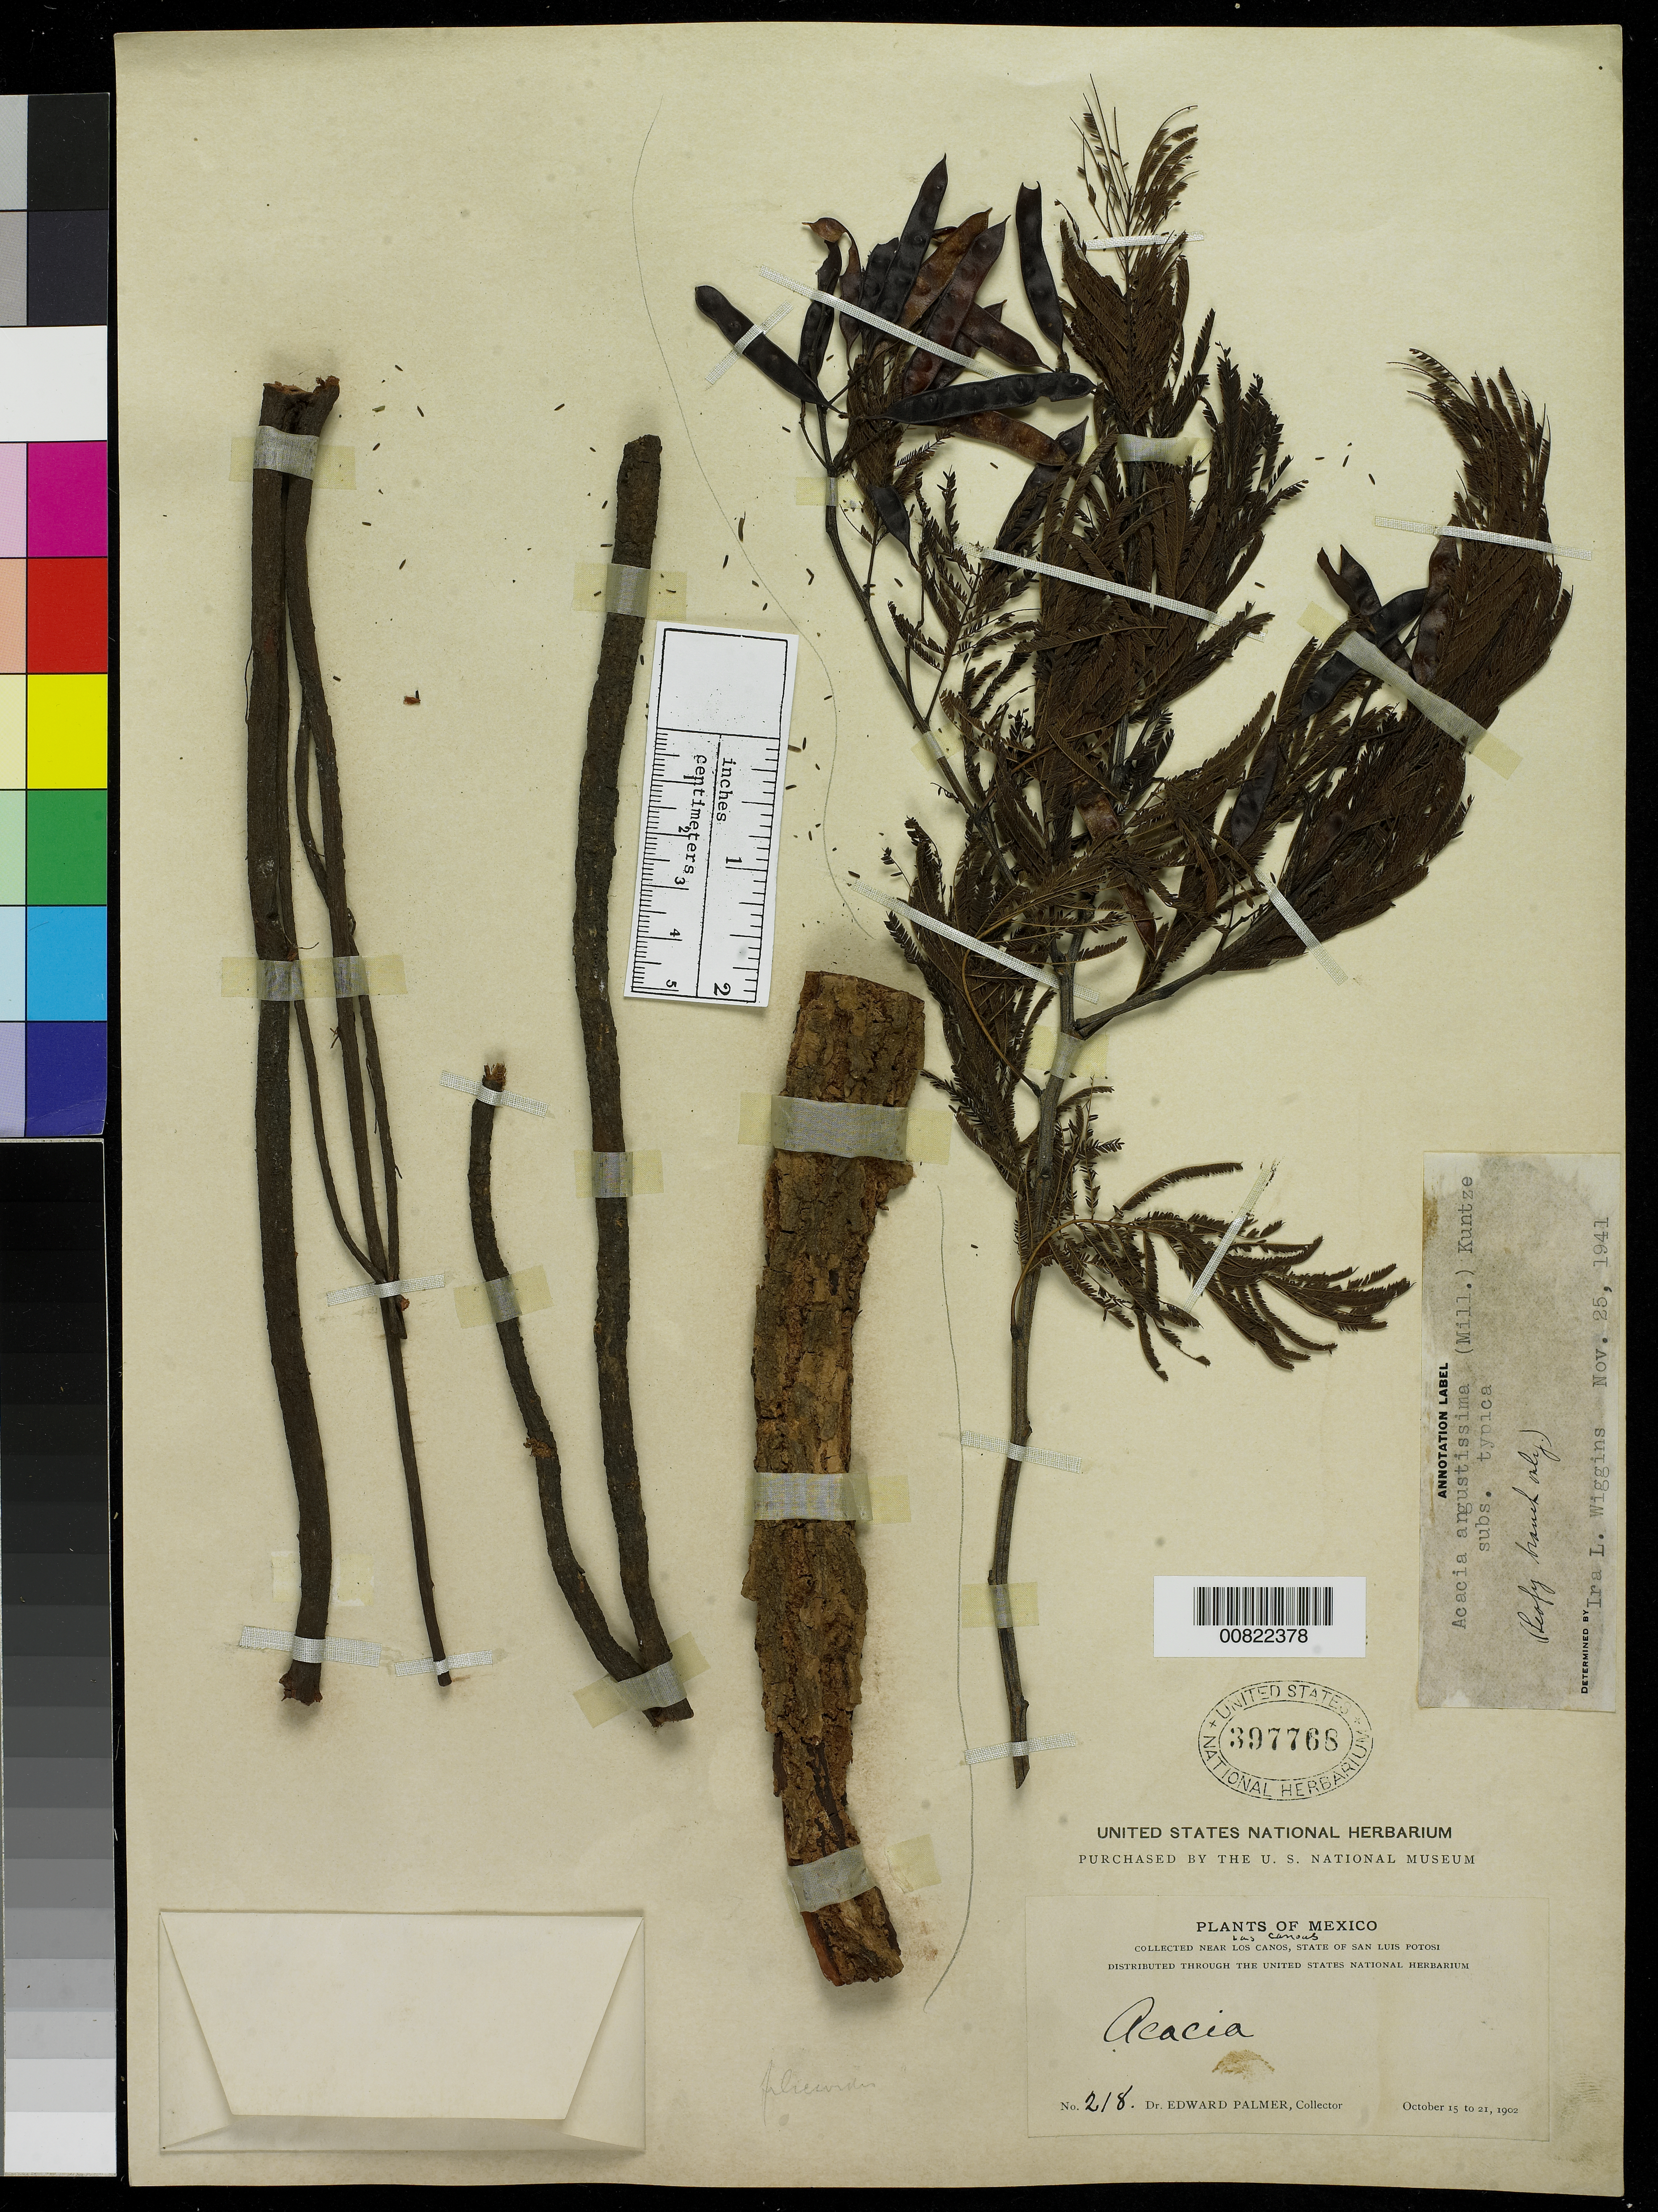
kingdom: Plantae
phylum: Tracheophyta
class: Magnoliopsida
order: Fabales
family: Fabaceae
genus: Acaciella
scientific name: Acaciella angustissima var. angustissima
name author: (Mill.) Britton & Rose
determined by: Strong, M. T., (US), Smithsonian Institution - National Museum of Natural History (UNITED STATES)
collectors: E. Palmer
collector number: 218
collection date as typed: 15 Oct 1902 to 21 Oct 1902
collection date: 1902-10-15/1902-10-21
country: Mexico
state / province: San Luis Potosí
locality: Municipio Rayon, near Los Canos (San Jose de Canoas), San Luis Potosí.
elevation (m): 1020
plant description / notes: The roots are exported to various places in Mexico where the agaves are much grown. They are used to cause a prompt fermentation in pulque. The bark gives a fine durable redish [sic] brown dye, saw goat skin pants and coats that had been dyed with it which showed a perfect color (the bark is allso [sic] exported for dyeing) / Bark for tanning. / Pharmacological Collection 4271.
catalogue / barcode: US 397768